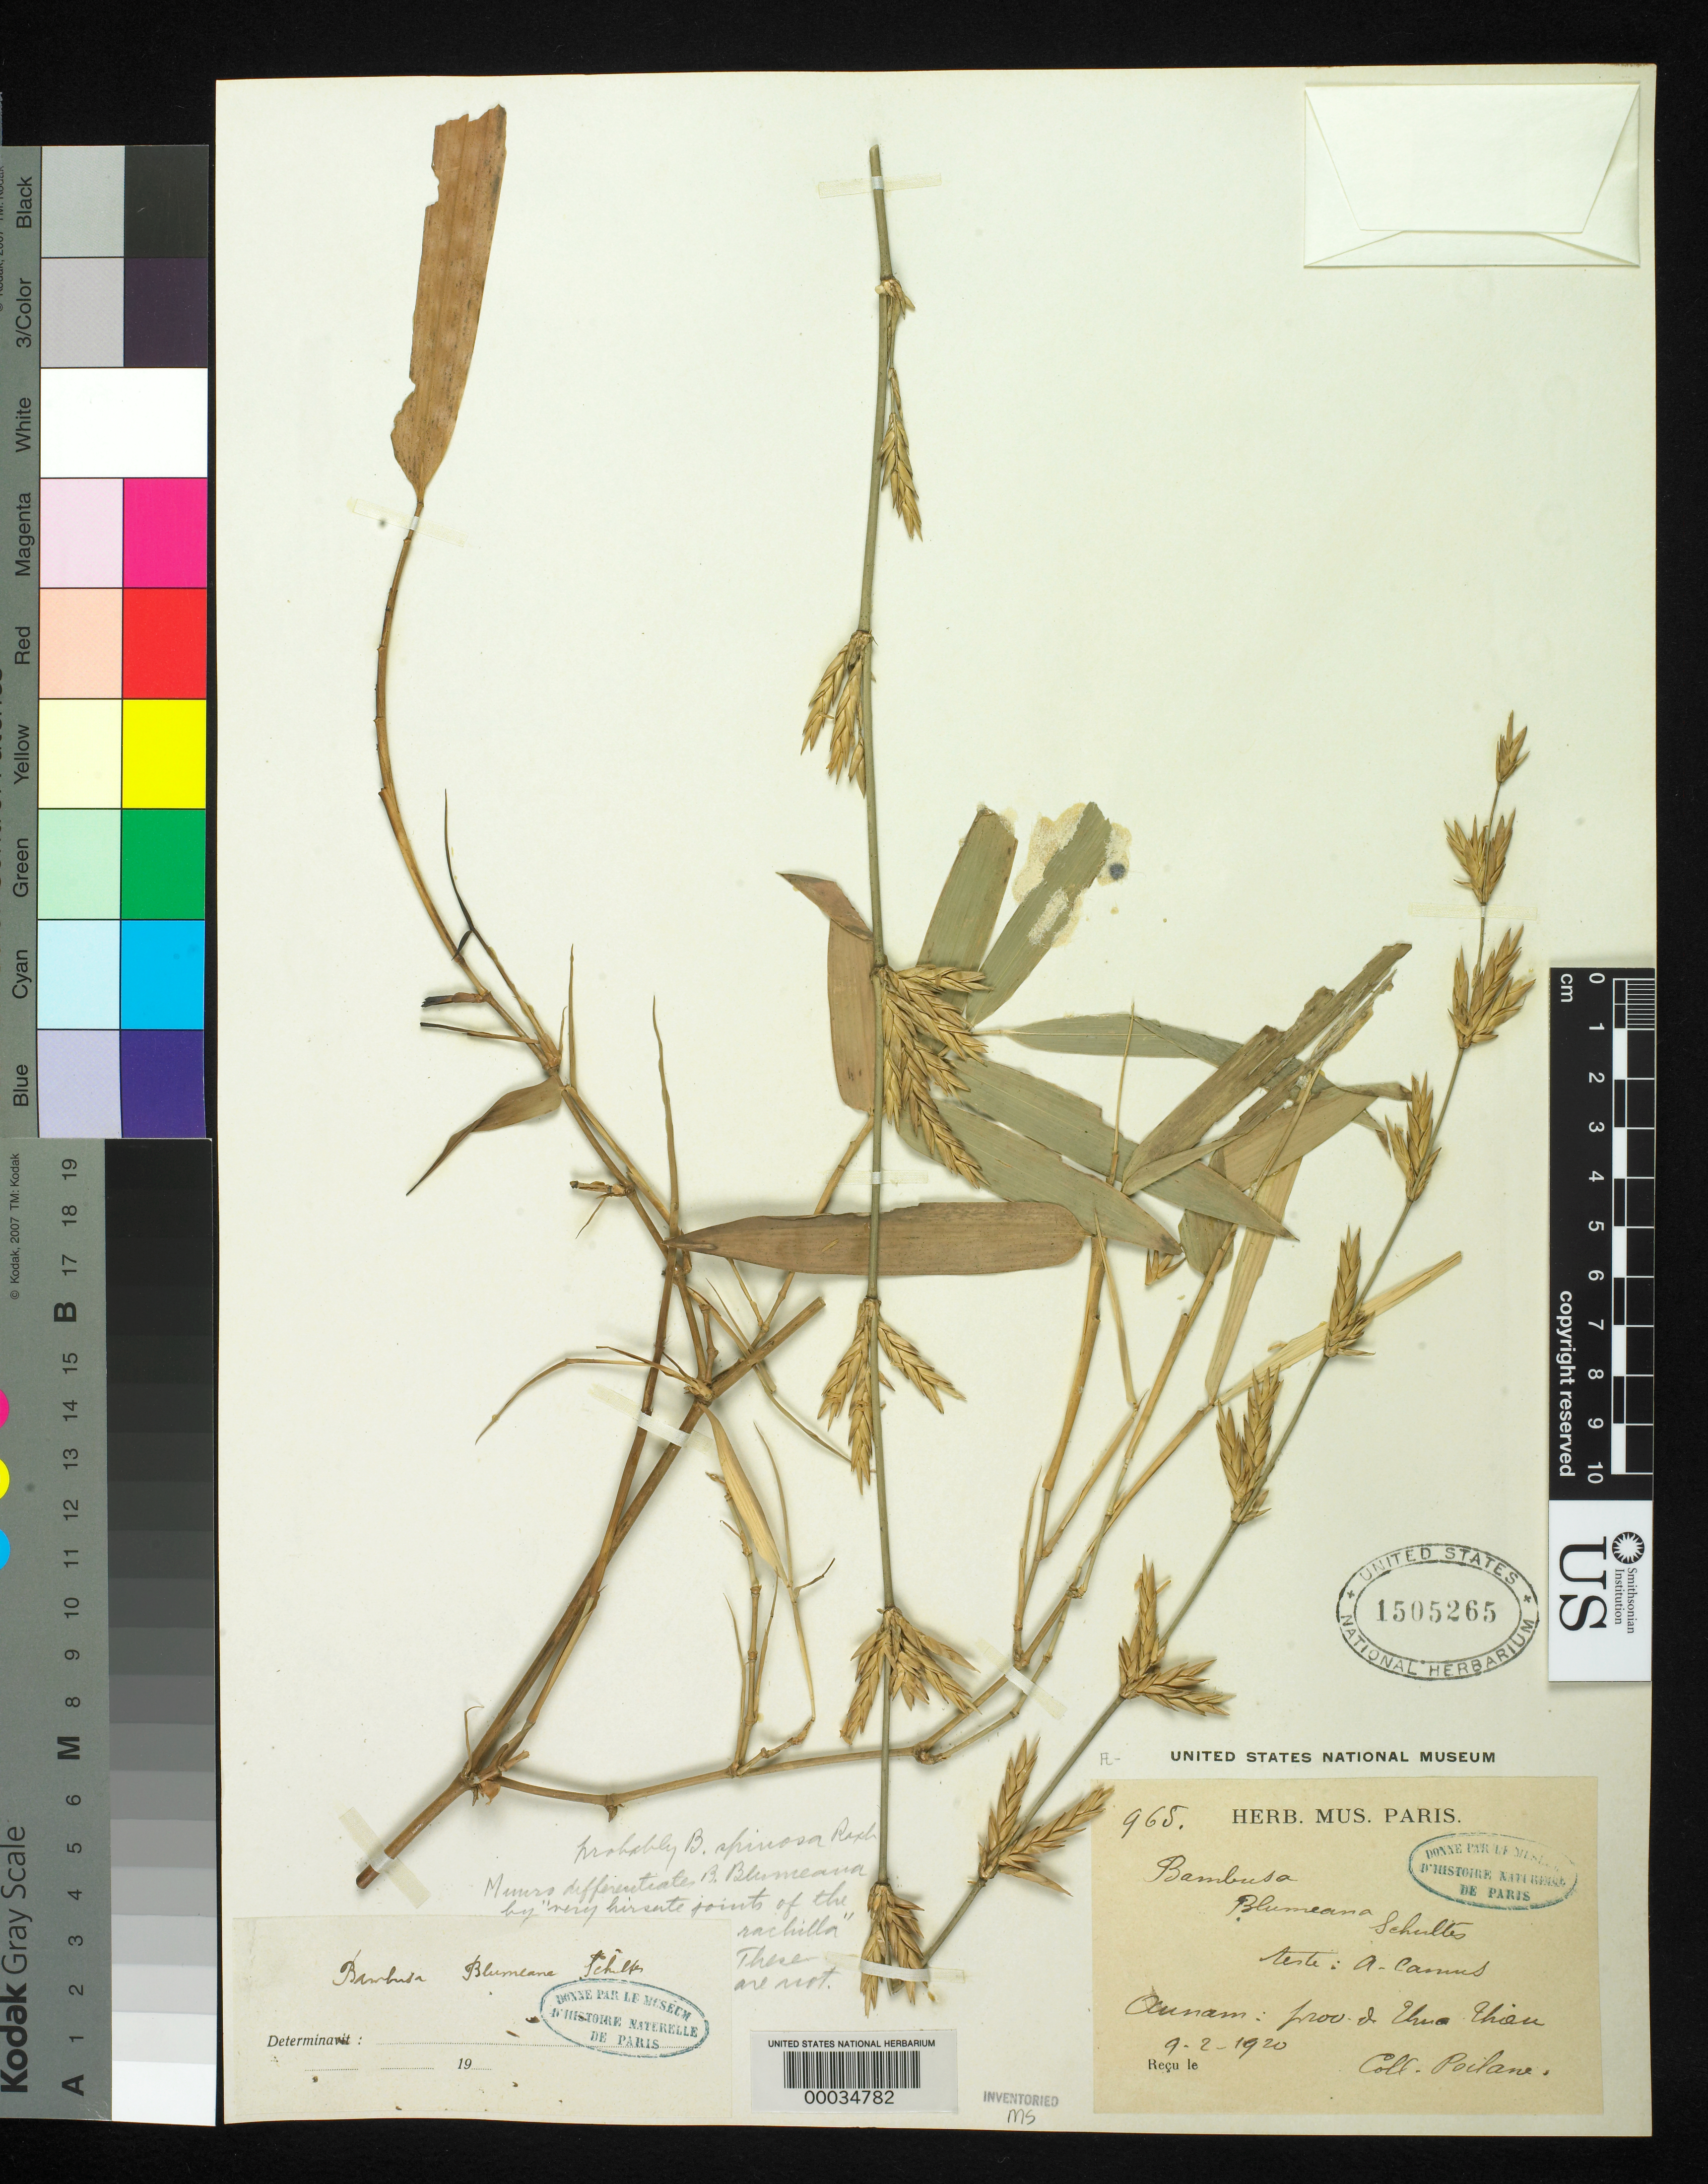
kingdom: Plantae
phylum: Tracheophyta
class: Liliopsida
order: Poales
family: Poaceae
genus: Bambusa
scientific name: Bambusa spinosa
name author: Roxb.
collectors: -. Poilaw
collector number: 965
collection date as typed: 02 Sep 1920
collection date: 1920-09-02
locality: Ocunam, urua chieu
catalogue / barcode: US 1505265